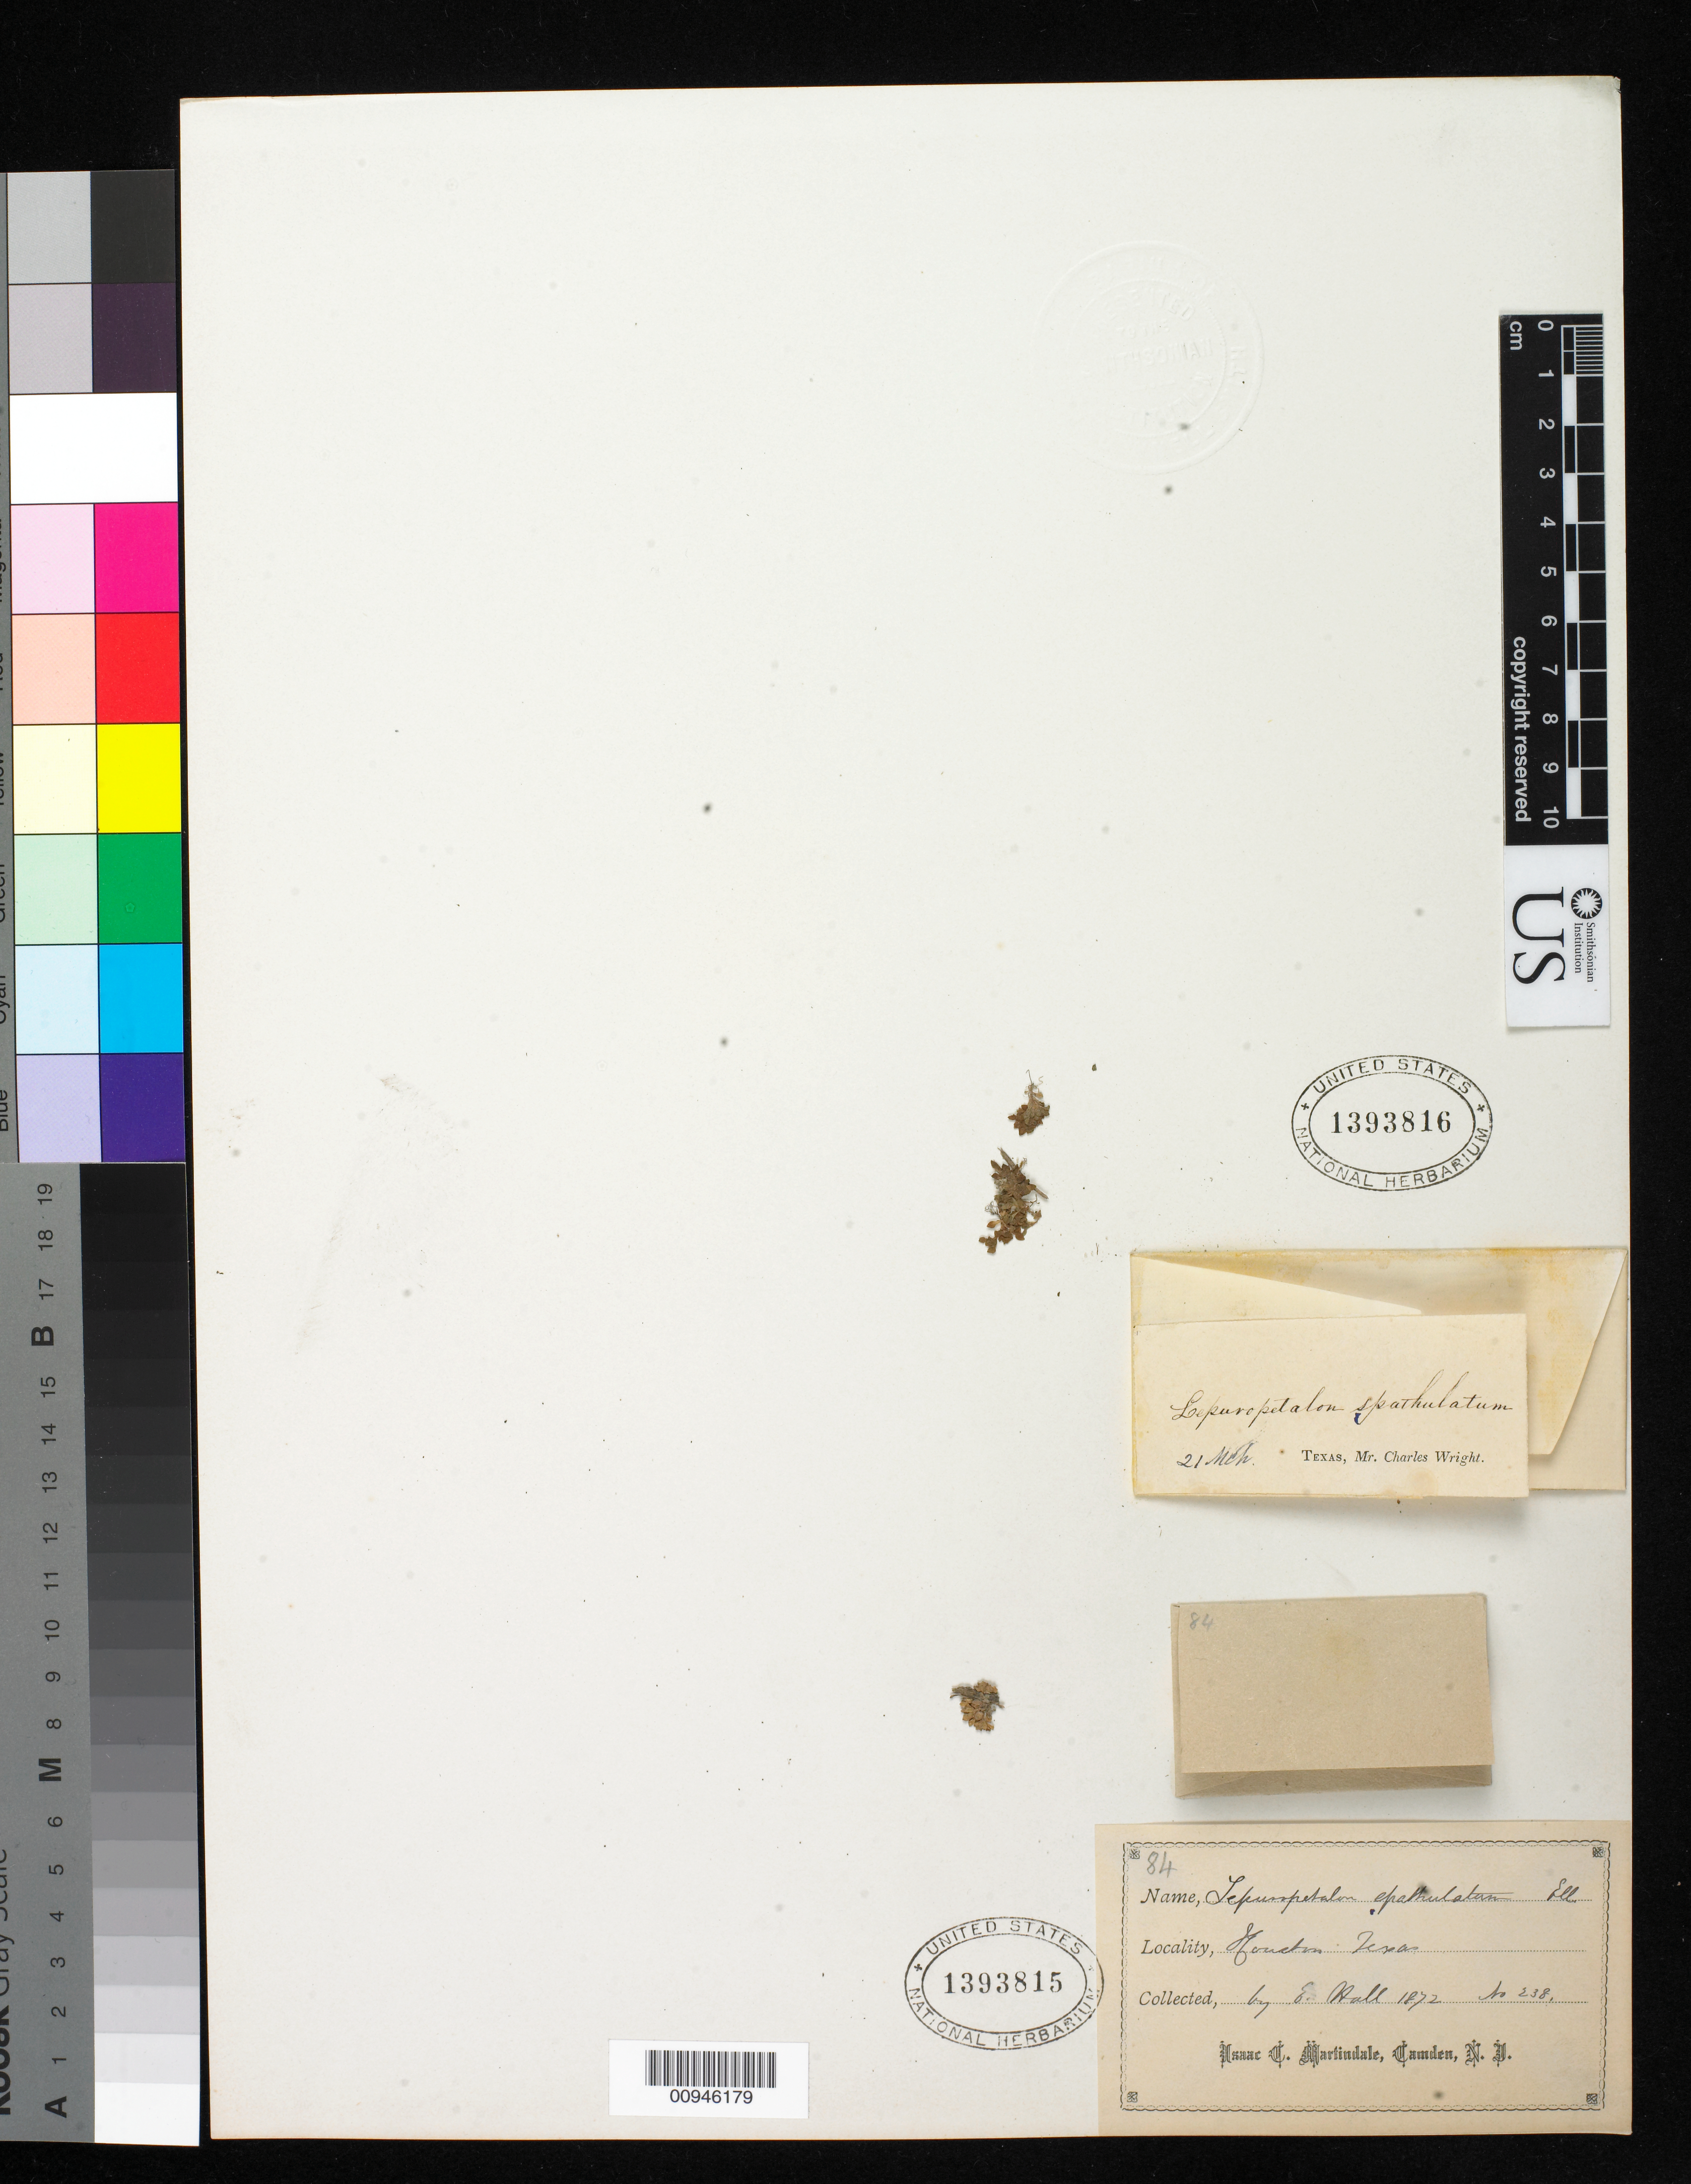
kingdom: Plantae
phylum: Tracheophyta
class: Magnoliopsida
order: Celastrales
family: Parnassiaceae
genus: Lepuropetalon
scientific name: Lepuropetalon spathulatum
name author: Elliott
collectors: C. Wright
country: United States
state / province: Texas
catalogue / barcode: US 1393816